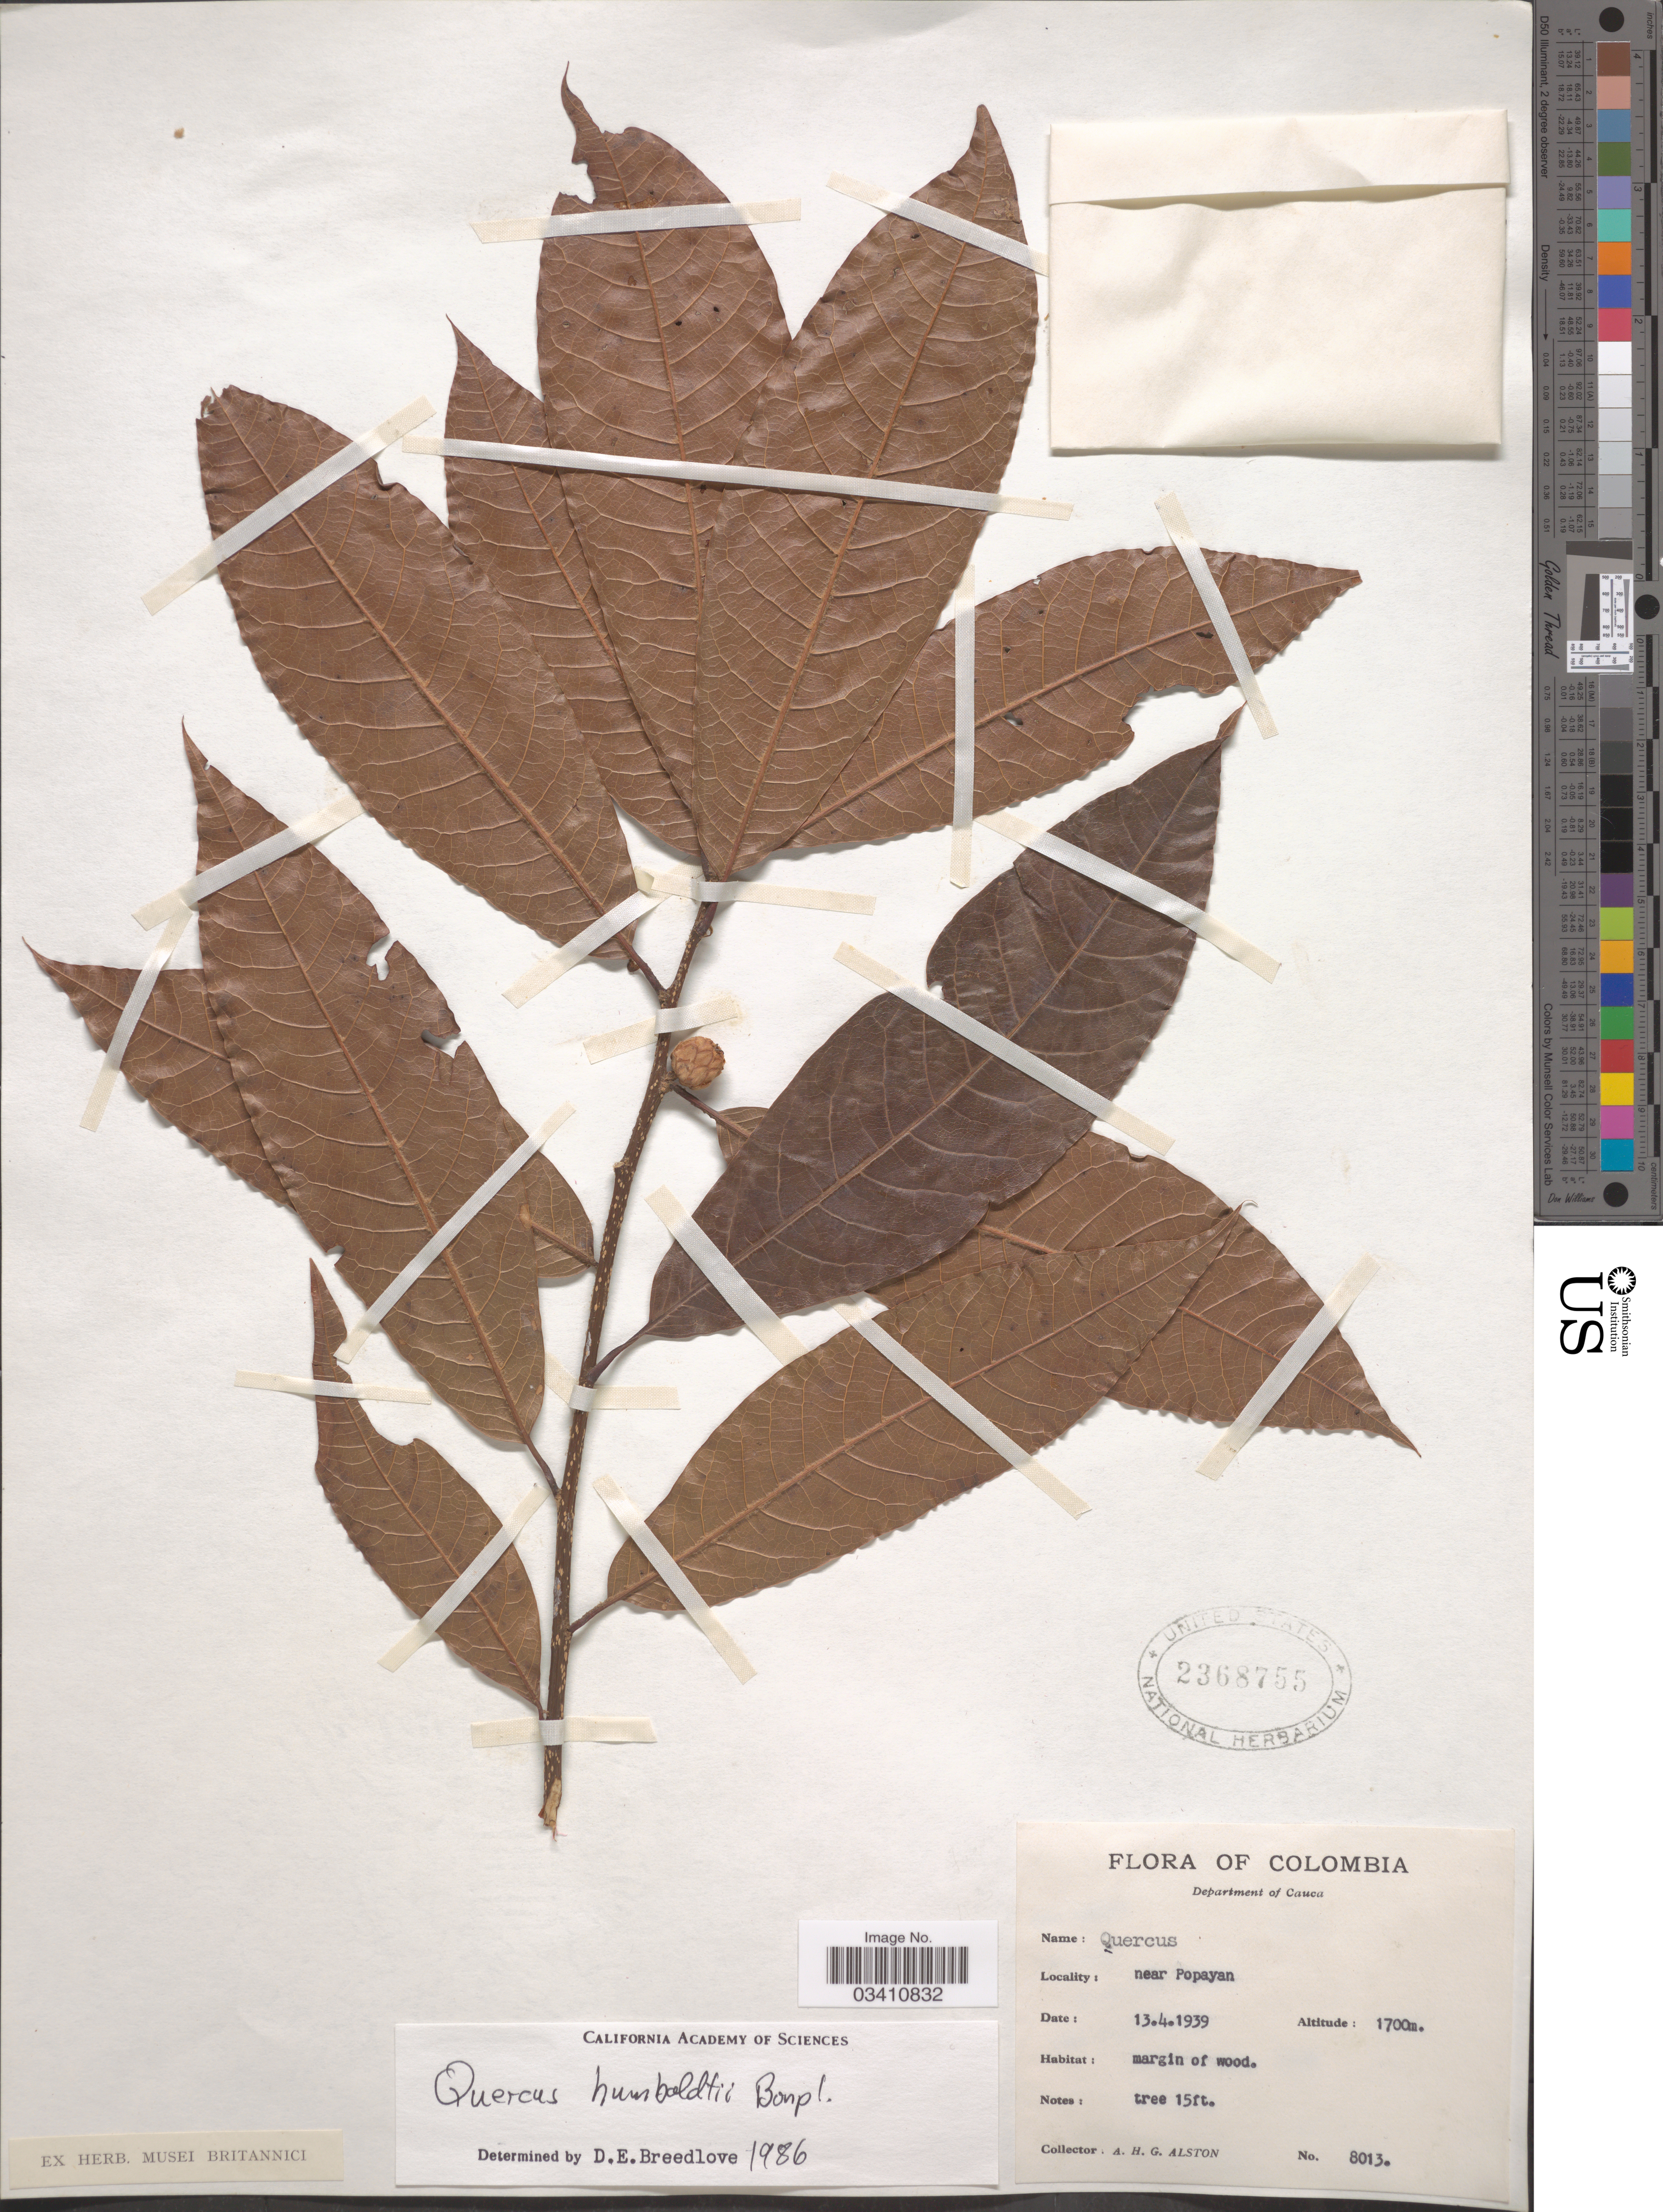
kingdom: Plantae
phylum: Tracheophyta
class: Magnoliopsida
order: Fagales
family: Fagaceae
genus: Quercus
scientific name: Quercus humboldtii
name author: Bonpl.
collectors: A. H. Alston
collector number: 8013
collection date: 1939-04-13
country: Colombia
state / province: Cauca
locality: Department of Cauca. Near Popayan.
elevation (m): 1700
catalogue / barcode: US 2368755